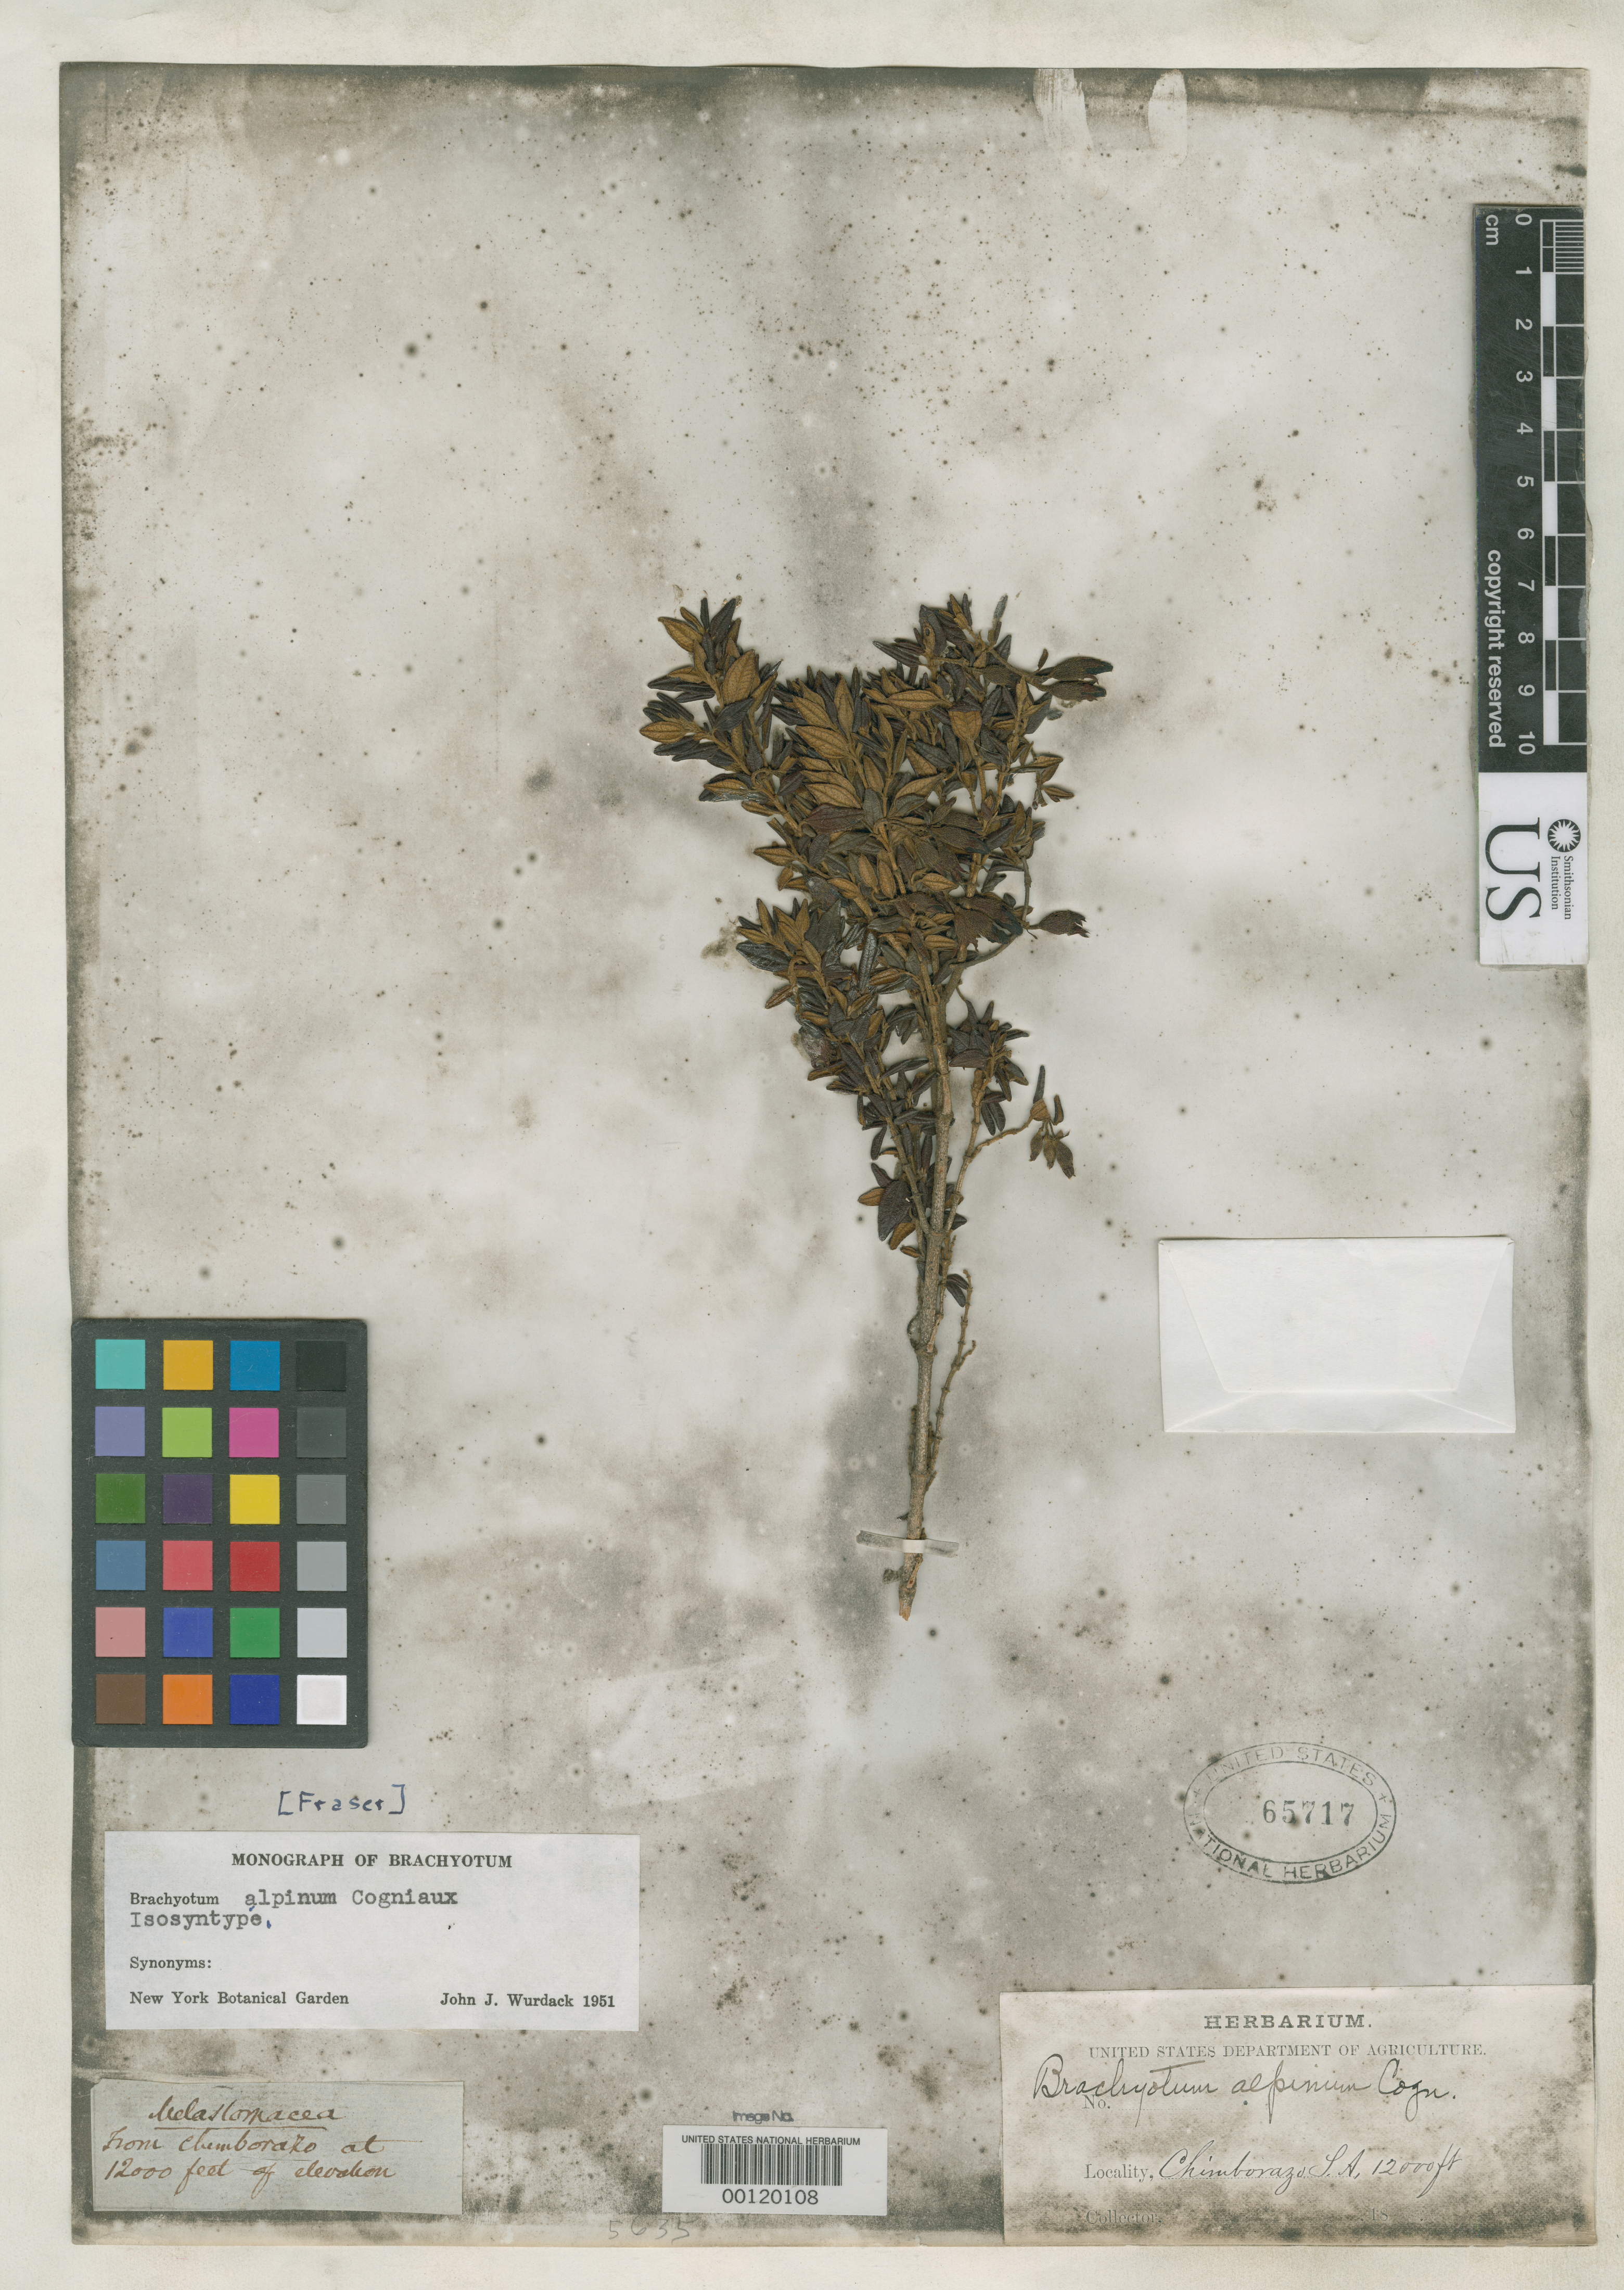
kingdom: Plantae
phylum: Tracheophyta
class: Magnoliopsida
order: Myrtales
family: Melastomataceae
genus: Brachyotum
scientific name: Brachyotum alpinum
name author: Cogn. in A. DC.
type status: Isosyntype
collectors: -. Fraser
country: Ecuador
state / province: Chimborazo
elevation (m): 3658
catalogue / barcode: US 65717